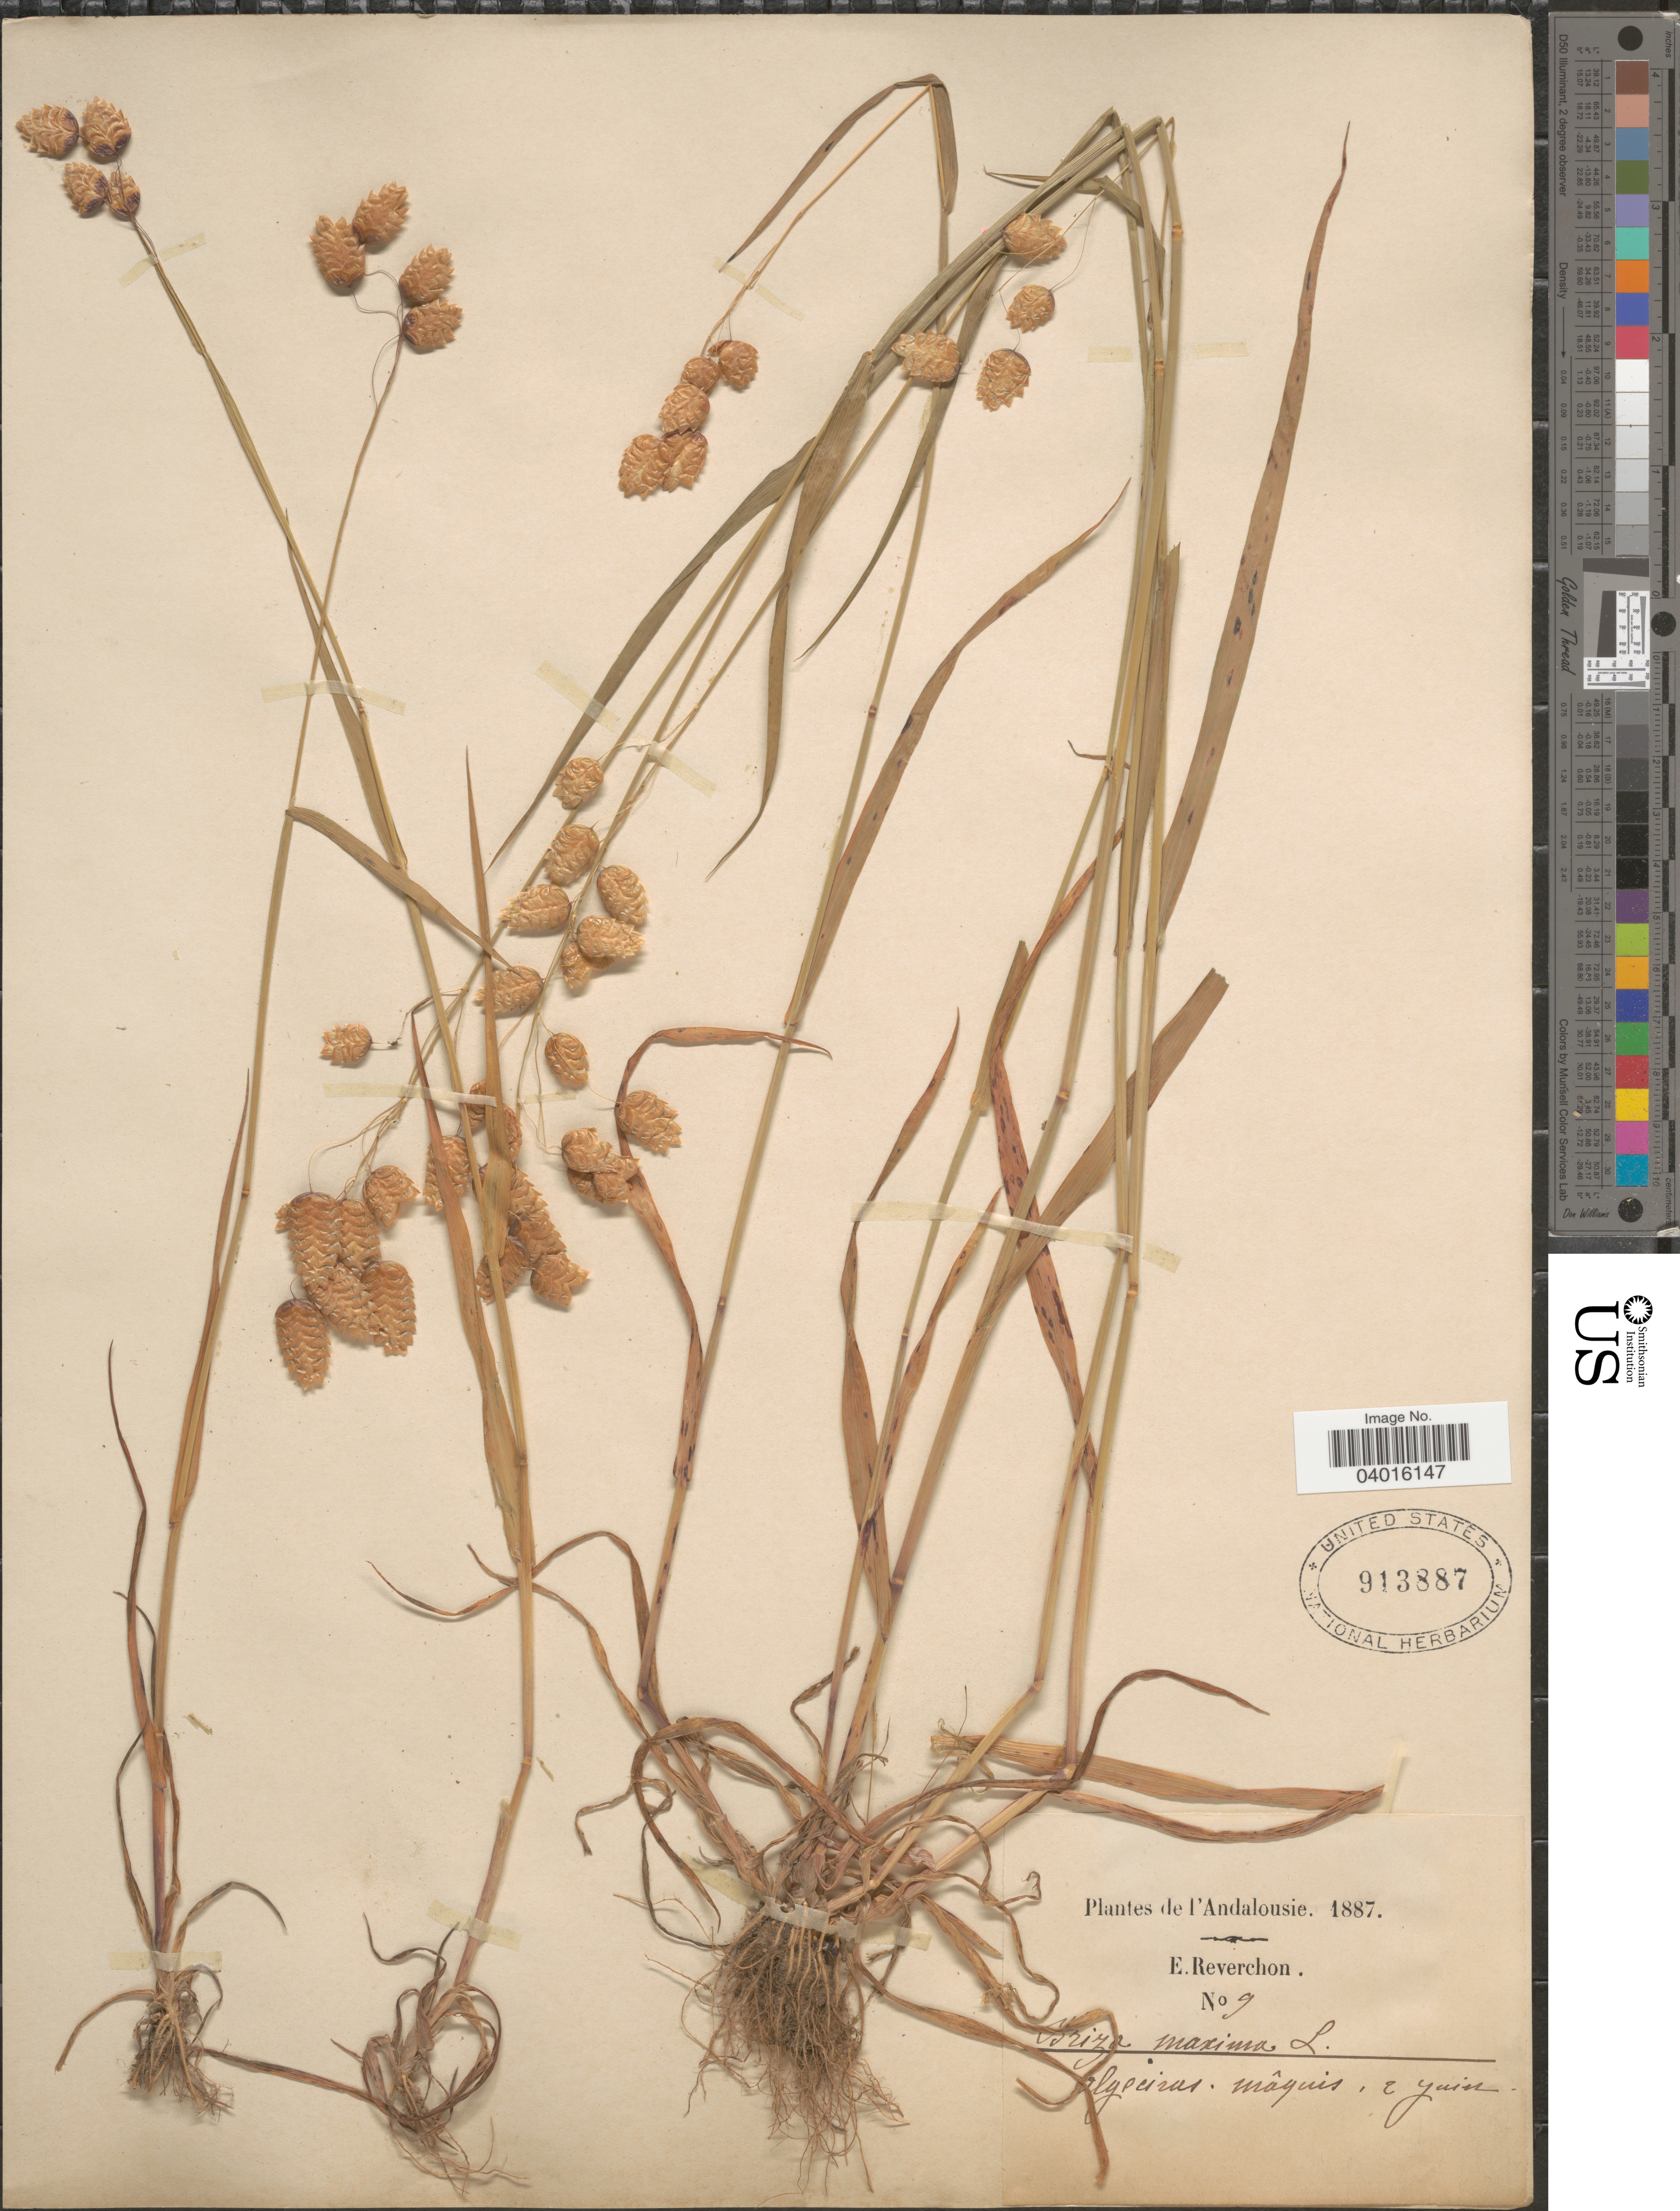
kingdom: Plantae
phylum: Tracheophyta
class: Liliopsida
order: Poales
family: Poaceae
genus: Briza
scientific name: Briza maxima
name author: L.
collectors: E. Reverchon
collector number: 9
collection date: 1887-06-02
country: Spain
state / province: Andalucía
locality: Andalousie. Algeciras Les Mâquis.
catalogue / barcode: US 913887